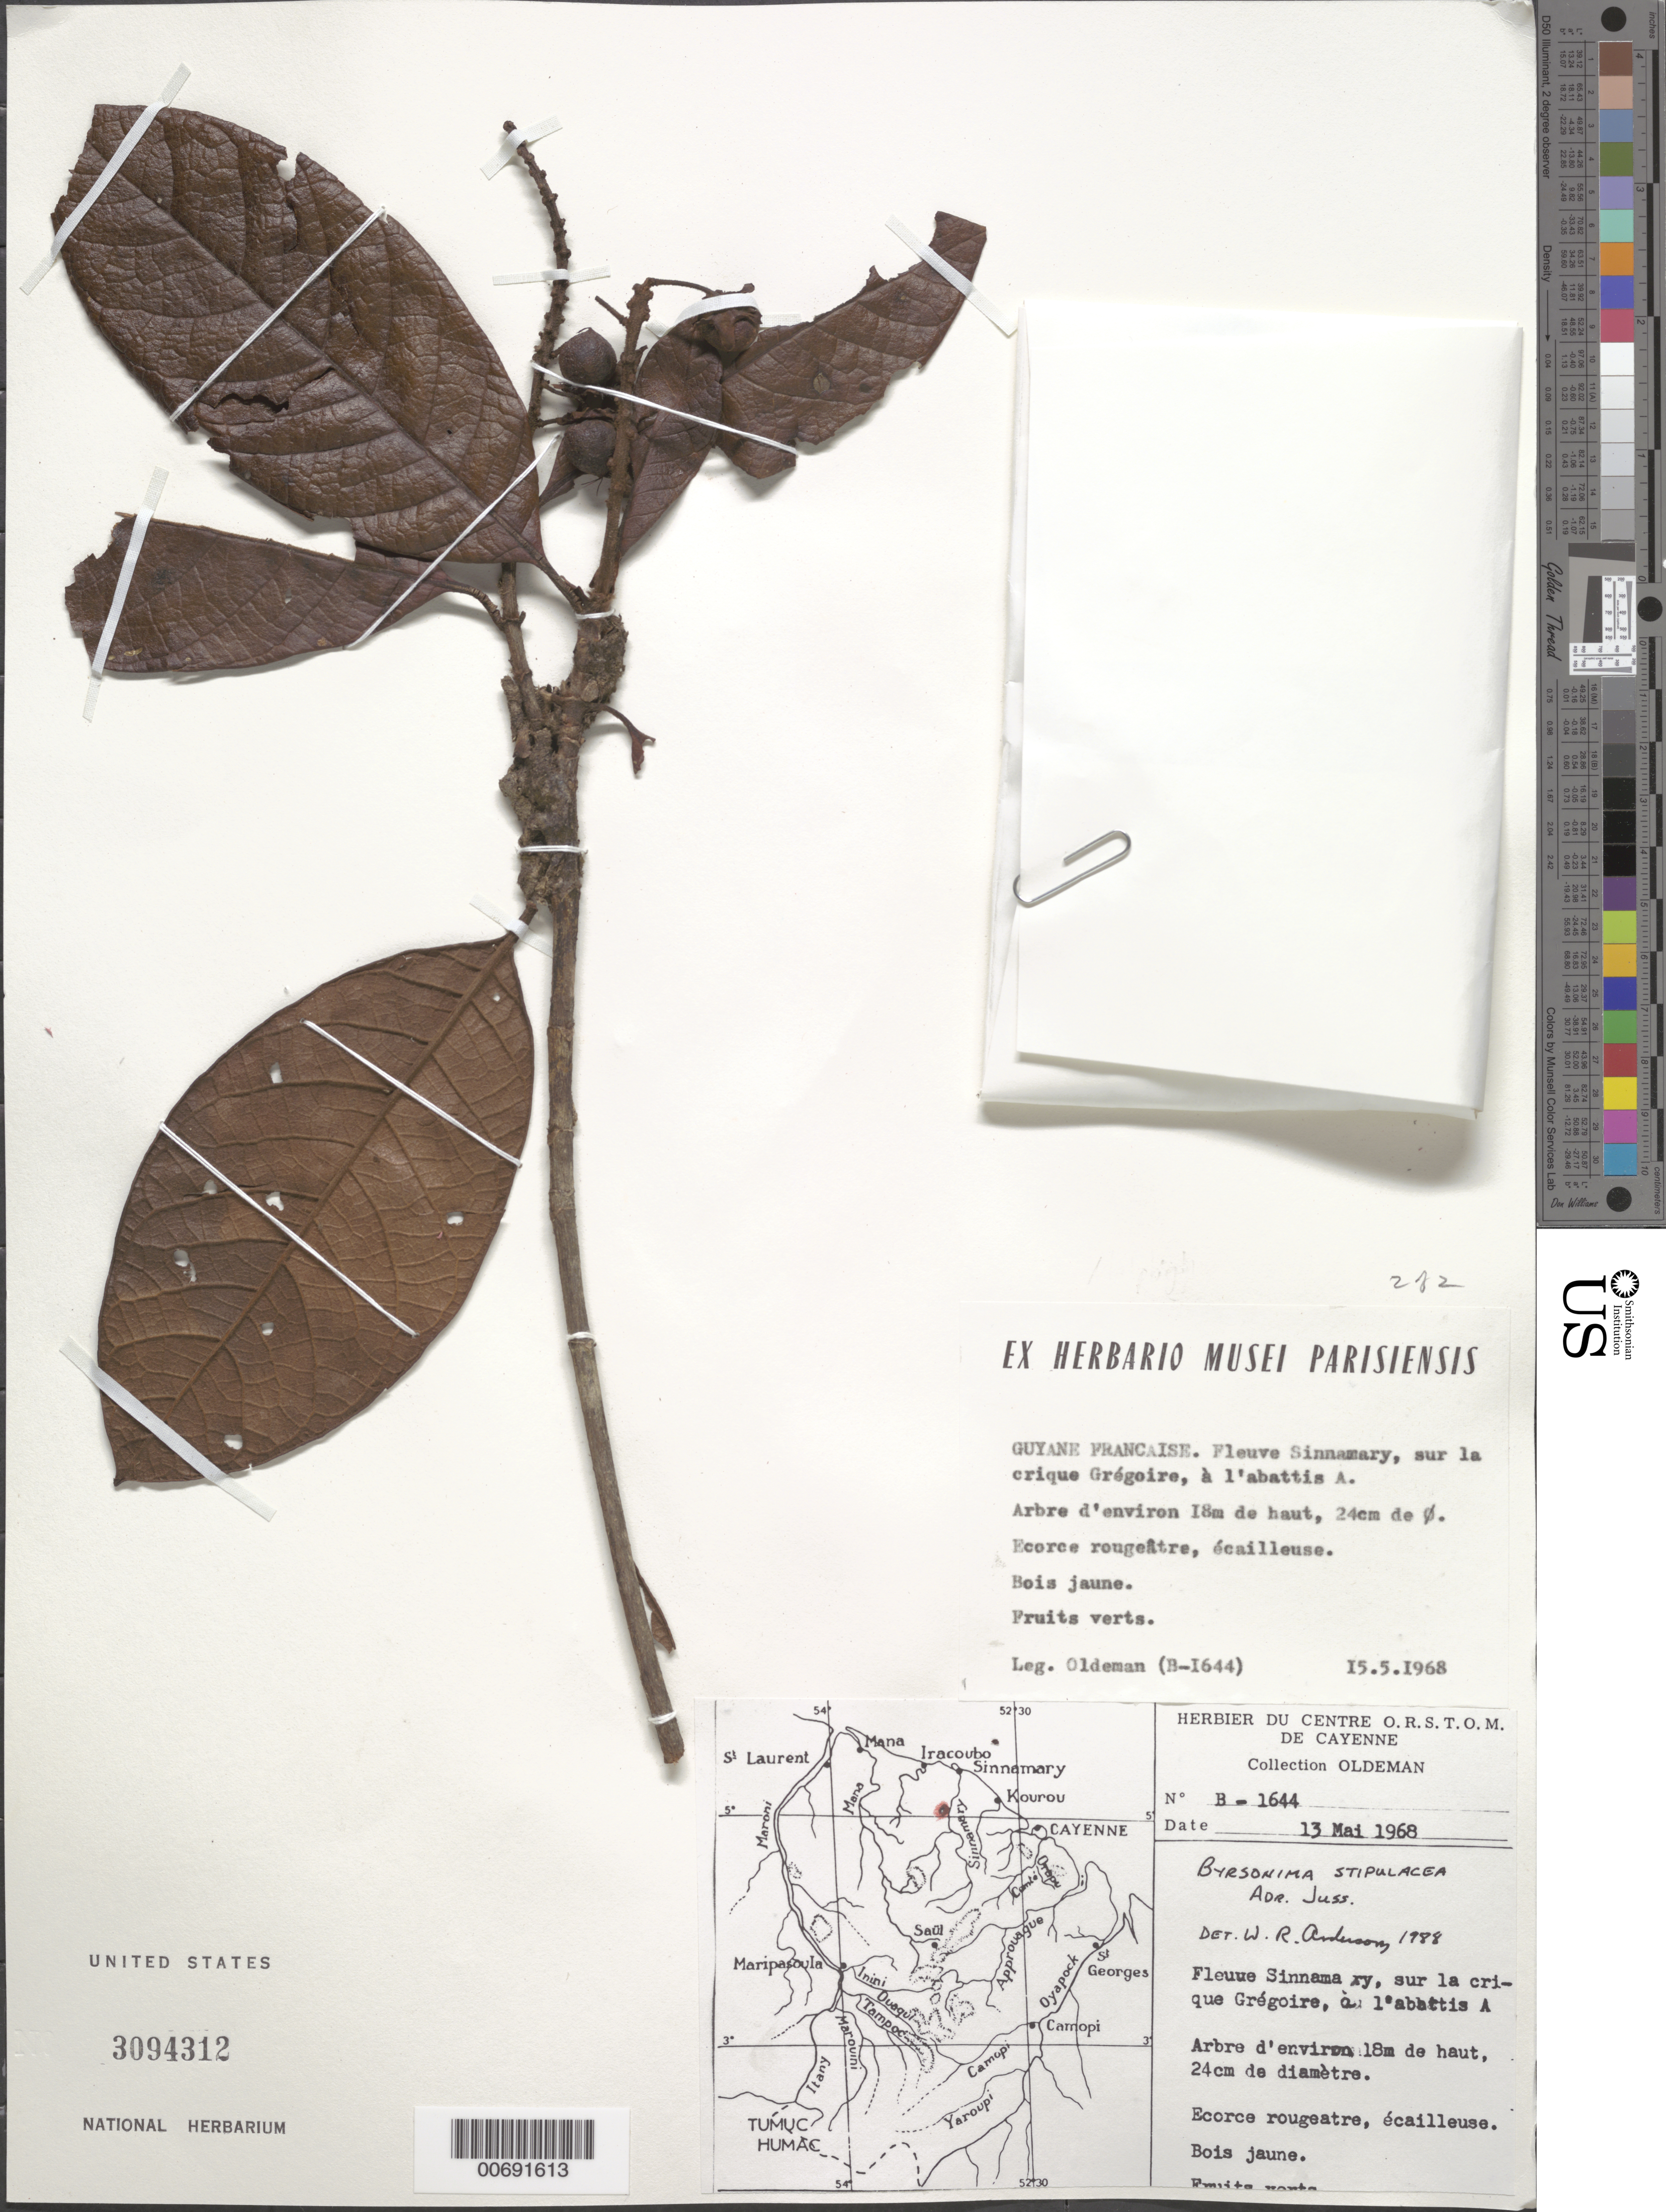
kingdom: Plantae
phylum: Tracheophyta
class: Magnoliopsida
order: Malpighiales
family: Malpighiaceae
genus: Byrsonima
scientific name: Byrsonima stipulacea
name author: A. Juss.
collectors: -- Oldeman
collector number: B-1644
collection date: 1968-05-13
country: French Guiana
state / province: Cayenne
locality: Guyane Francaise. Fleuve Sinnamary, sur la crique Grégoire, à l'abattis A.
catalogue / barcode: US 3094312